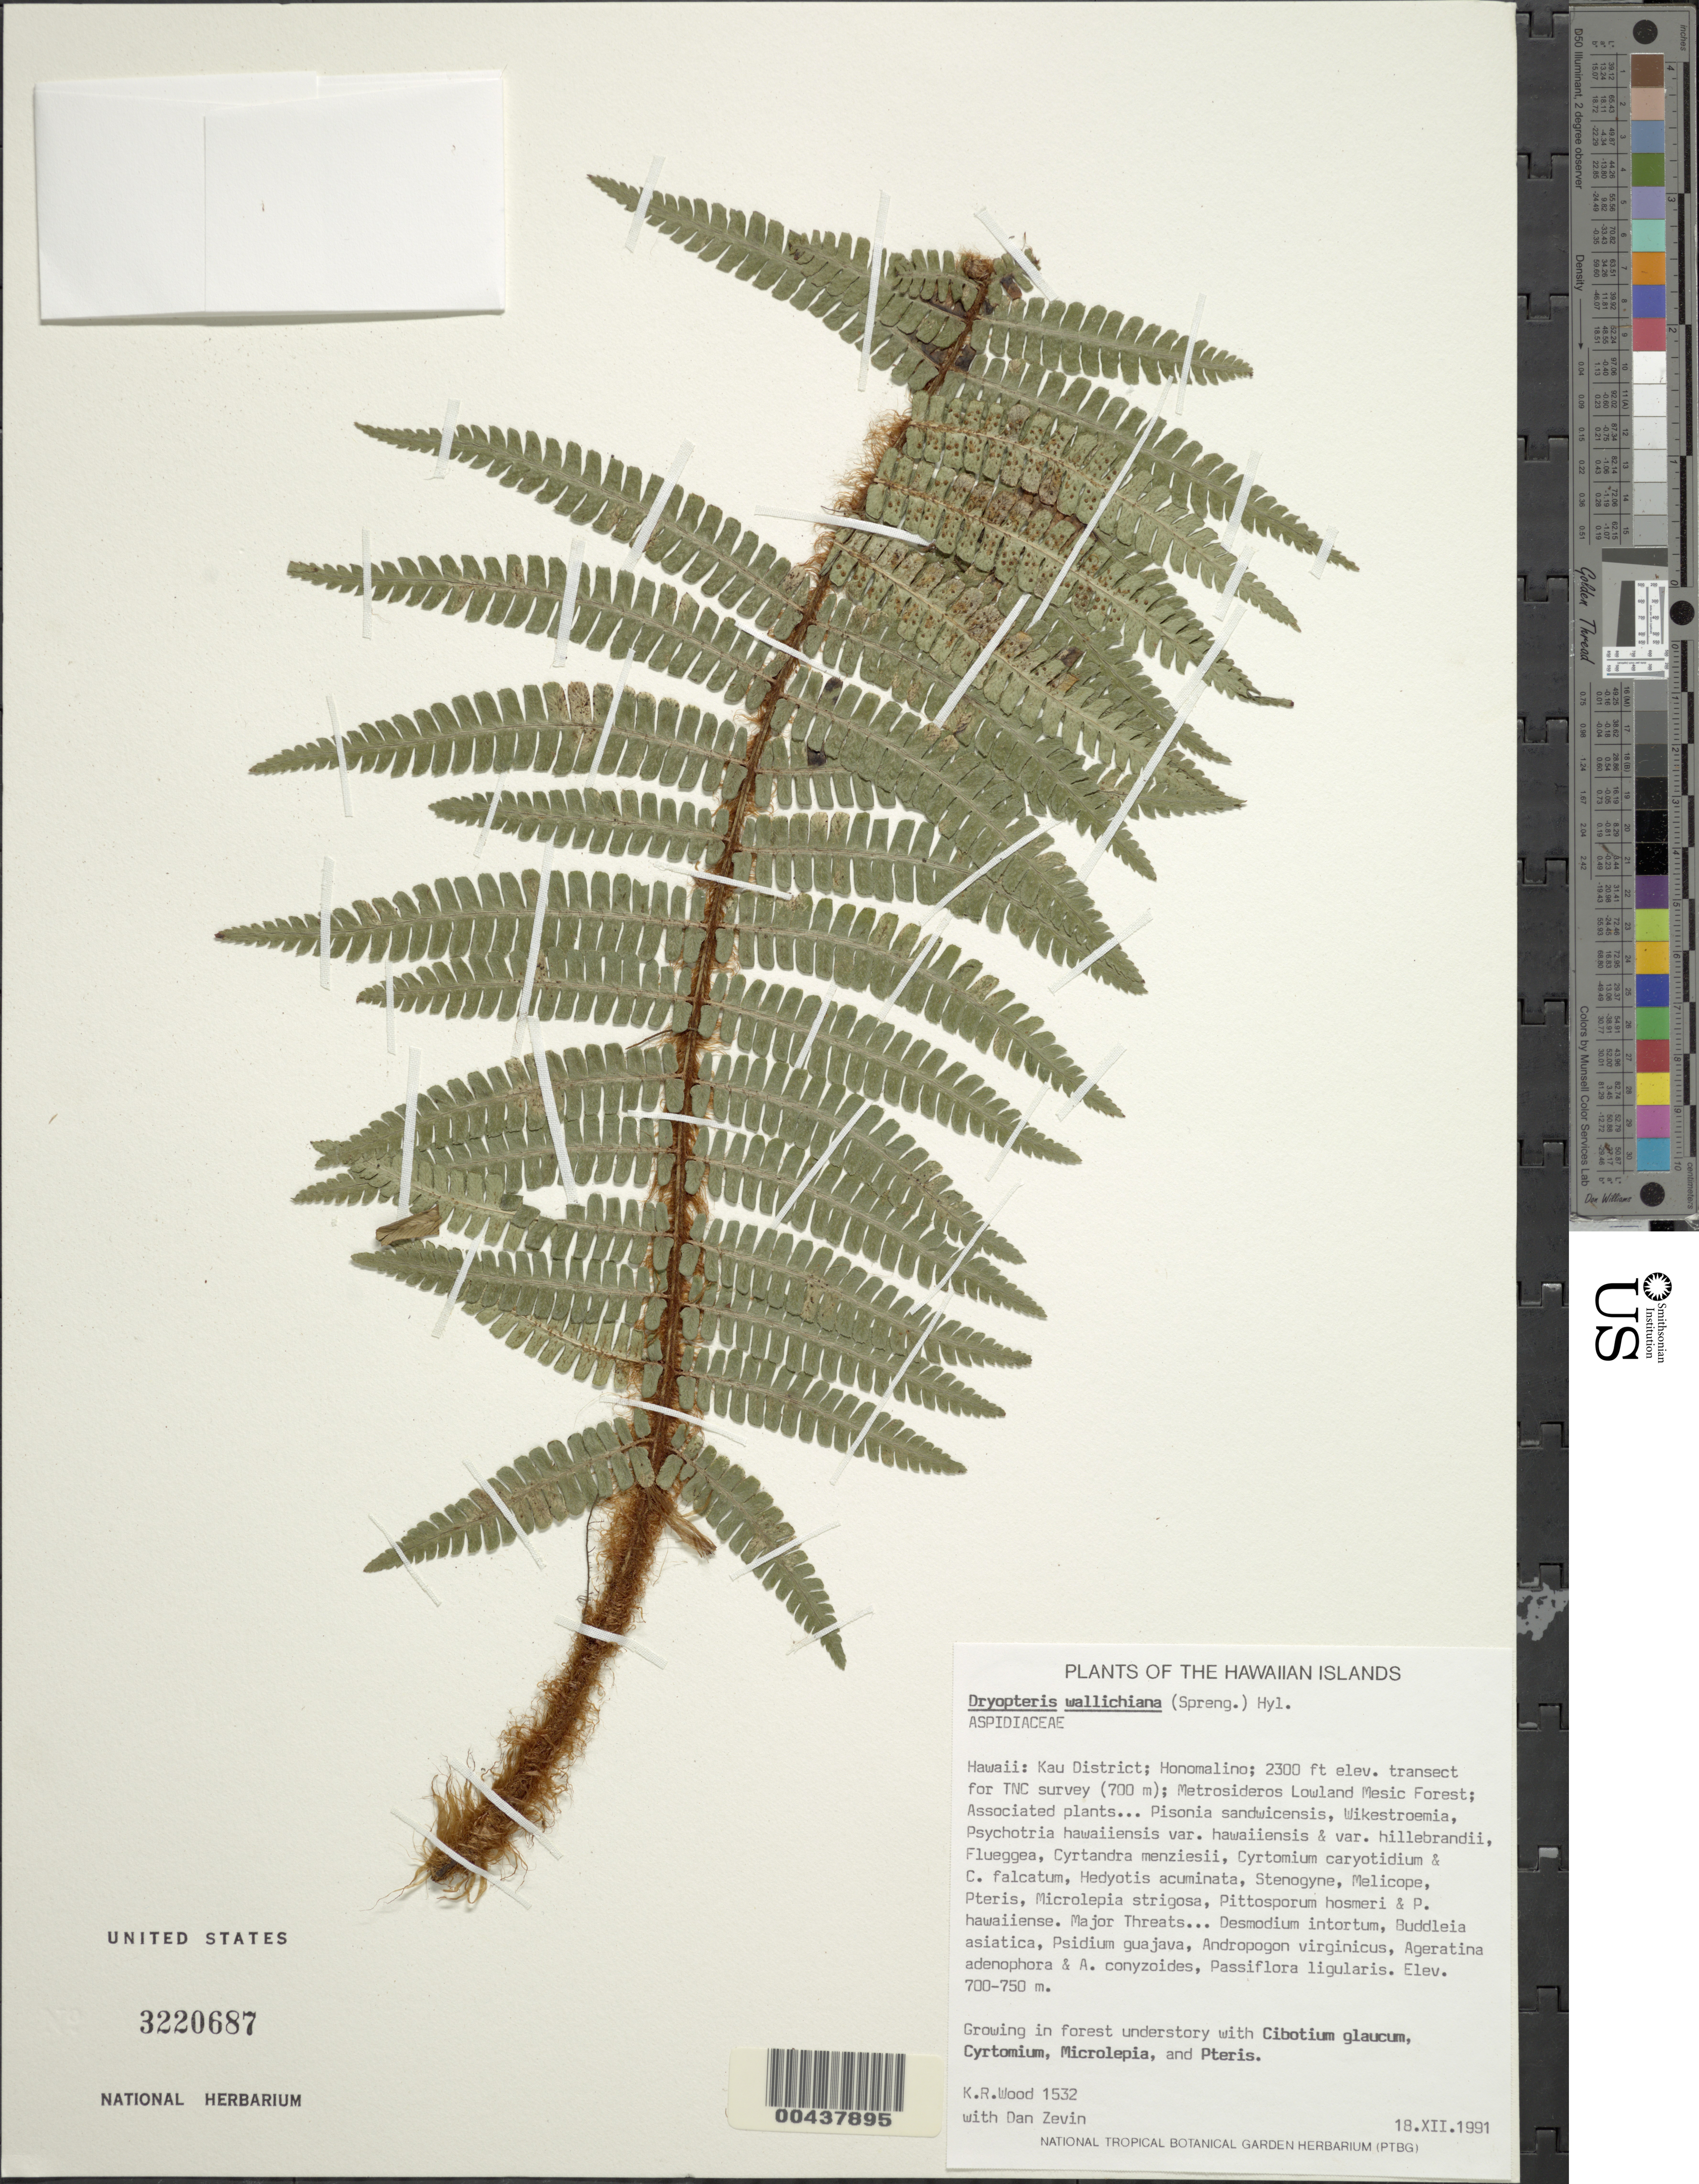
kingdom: Plantae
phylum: Tracheophyta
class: Polypodiopsida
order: Polypodiales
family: Dryopteridaceae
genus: Dryopteris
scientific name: Dryopteris wallichiana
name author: (Spreng.) Hyl.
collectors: K. R. Wood & D. Zevin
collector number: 1532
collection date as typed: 18 Dec 1991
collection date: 1991-12-18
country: United States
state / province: Hawaii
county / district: Hawaii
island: Hawaii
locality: Kau District; Honomalino, transect for TNC survey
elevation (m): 700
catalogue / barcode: US 3220687